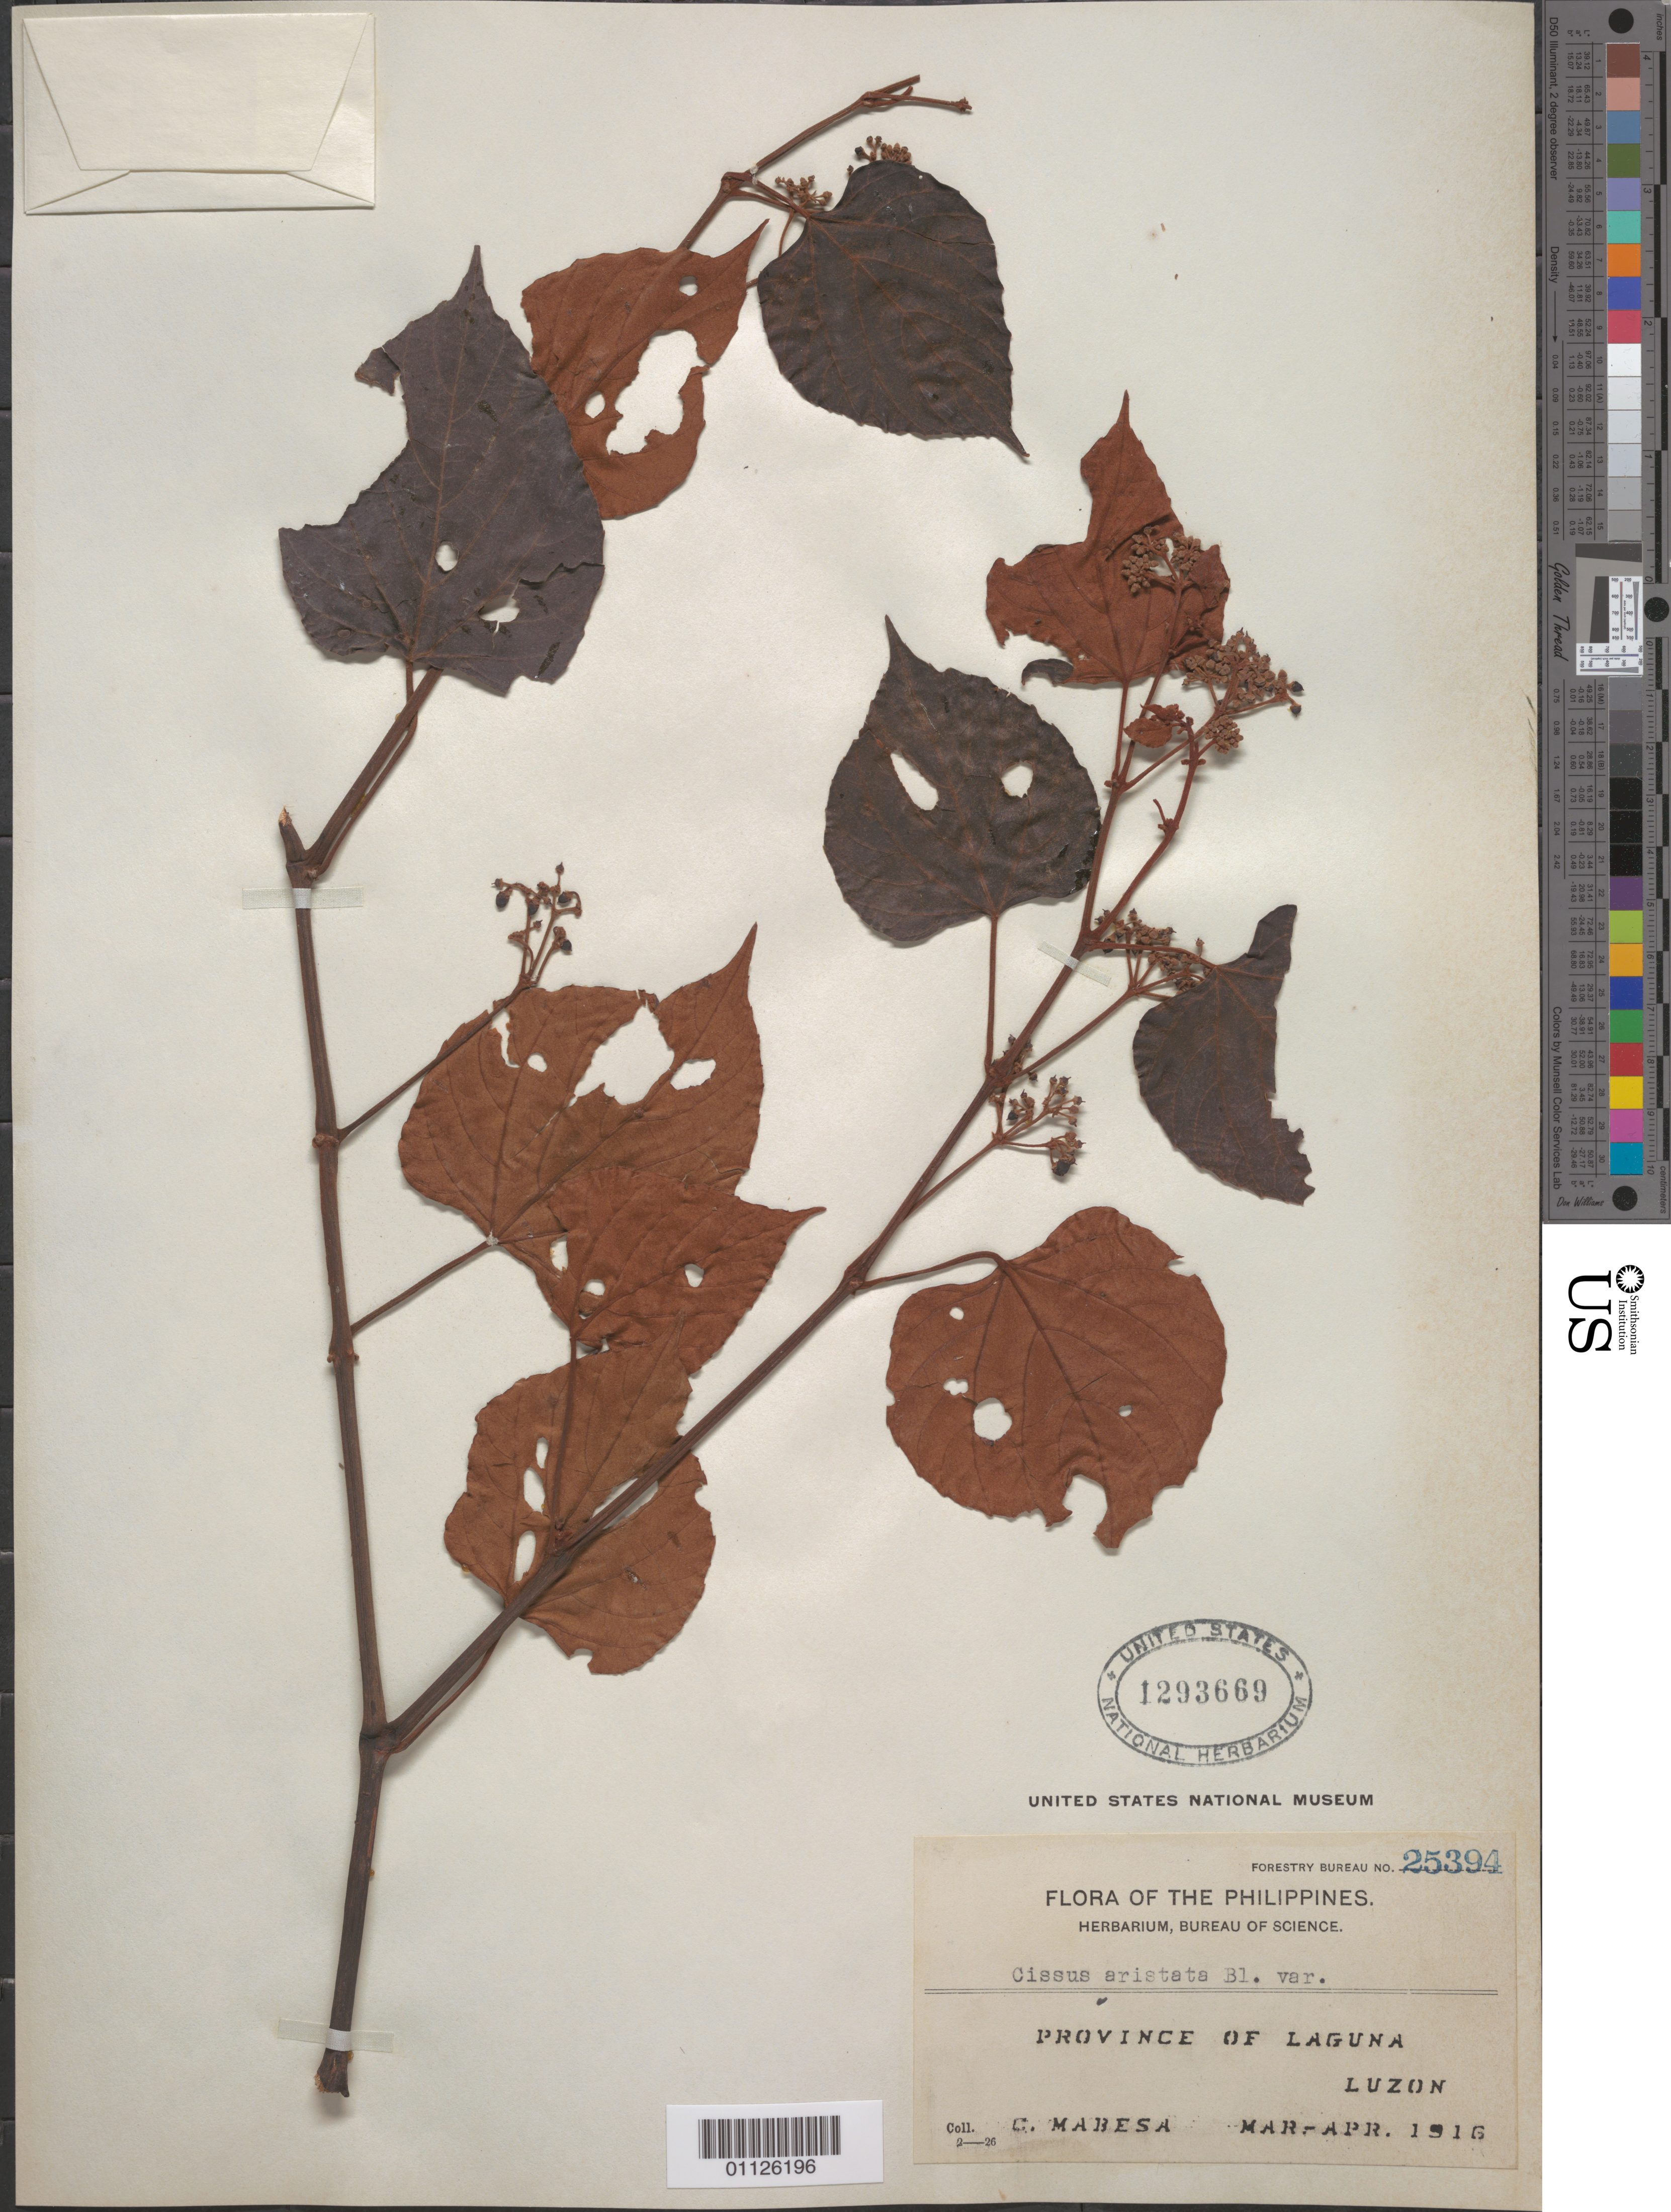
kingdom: Plantae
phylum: Tracheophyta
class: Magnoliopsida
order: Vitales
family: Vitaceae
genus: Cissus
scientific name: Cissus adnata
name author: Roxb.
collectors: C. Mabesa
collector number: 25394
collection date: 1916-03/1916-04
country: Philippines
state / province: Calabarzon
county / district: Laguna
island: Luzon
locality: Luzon.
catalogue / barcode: US 1293669